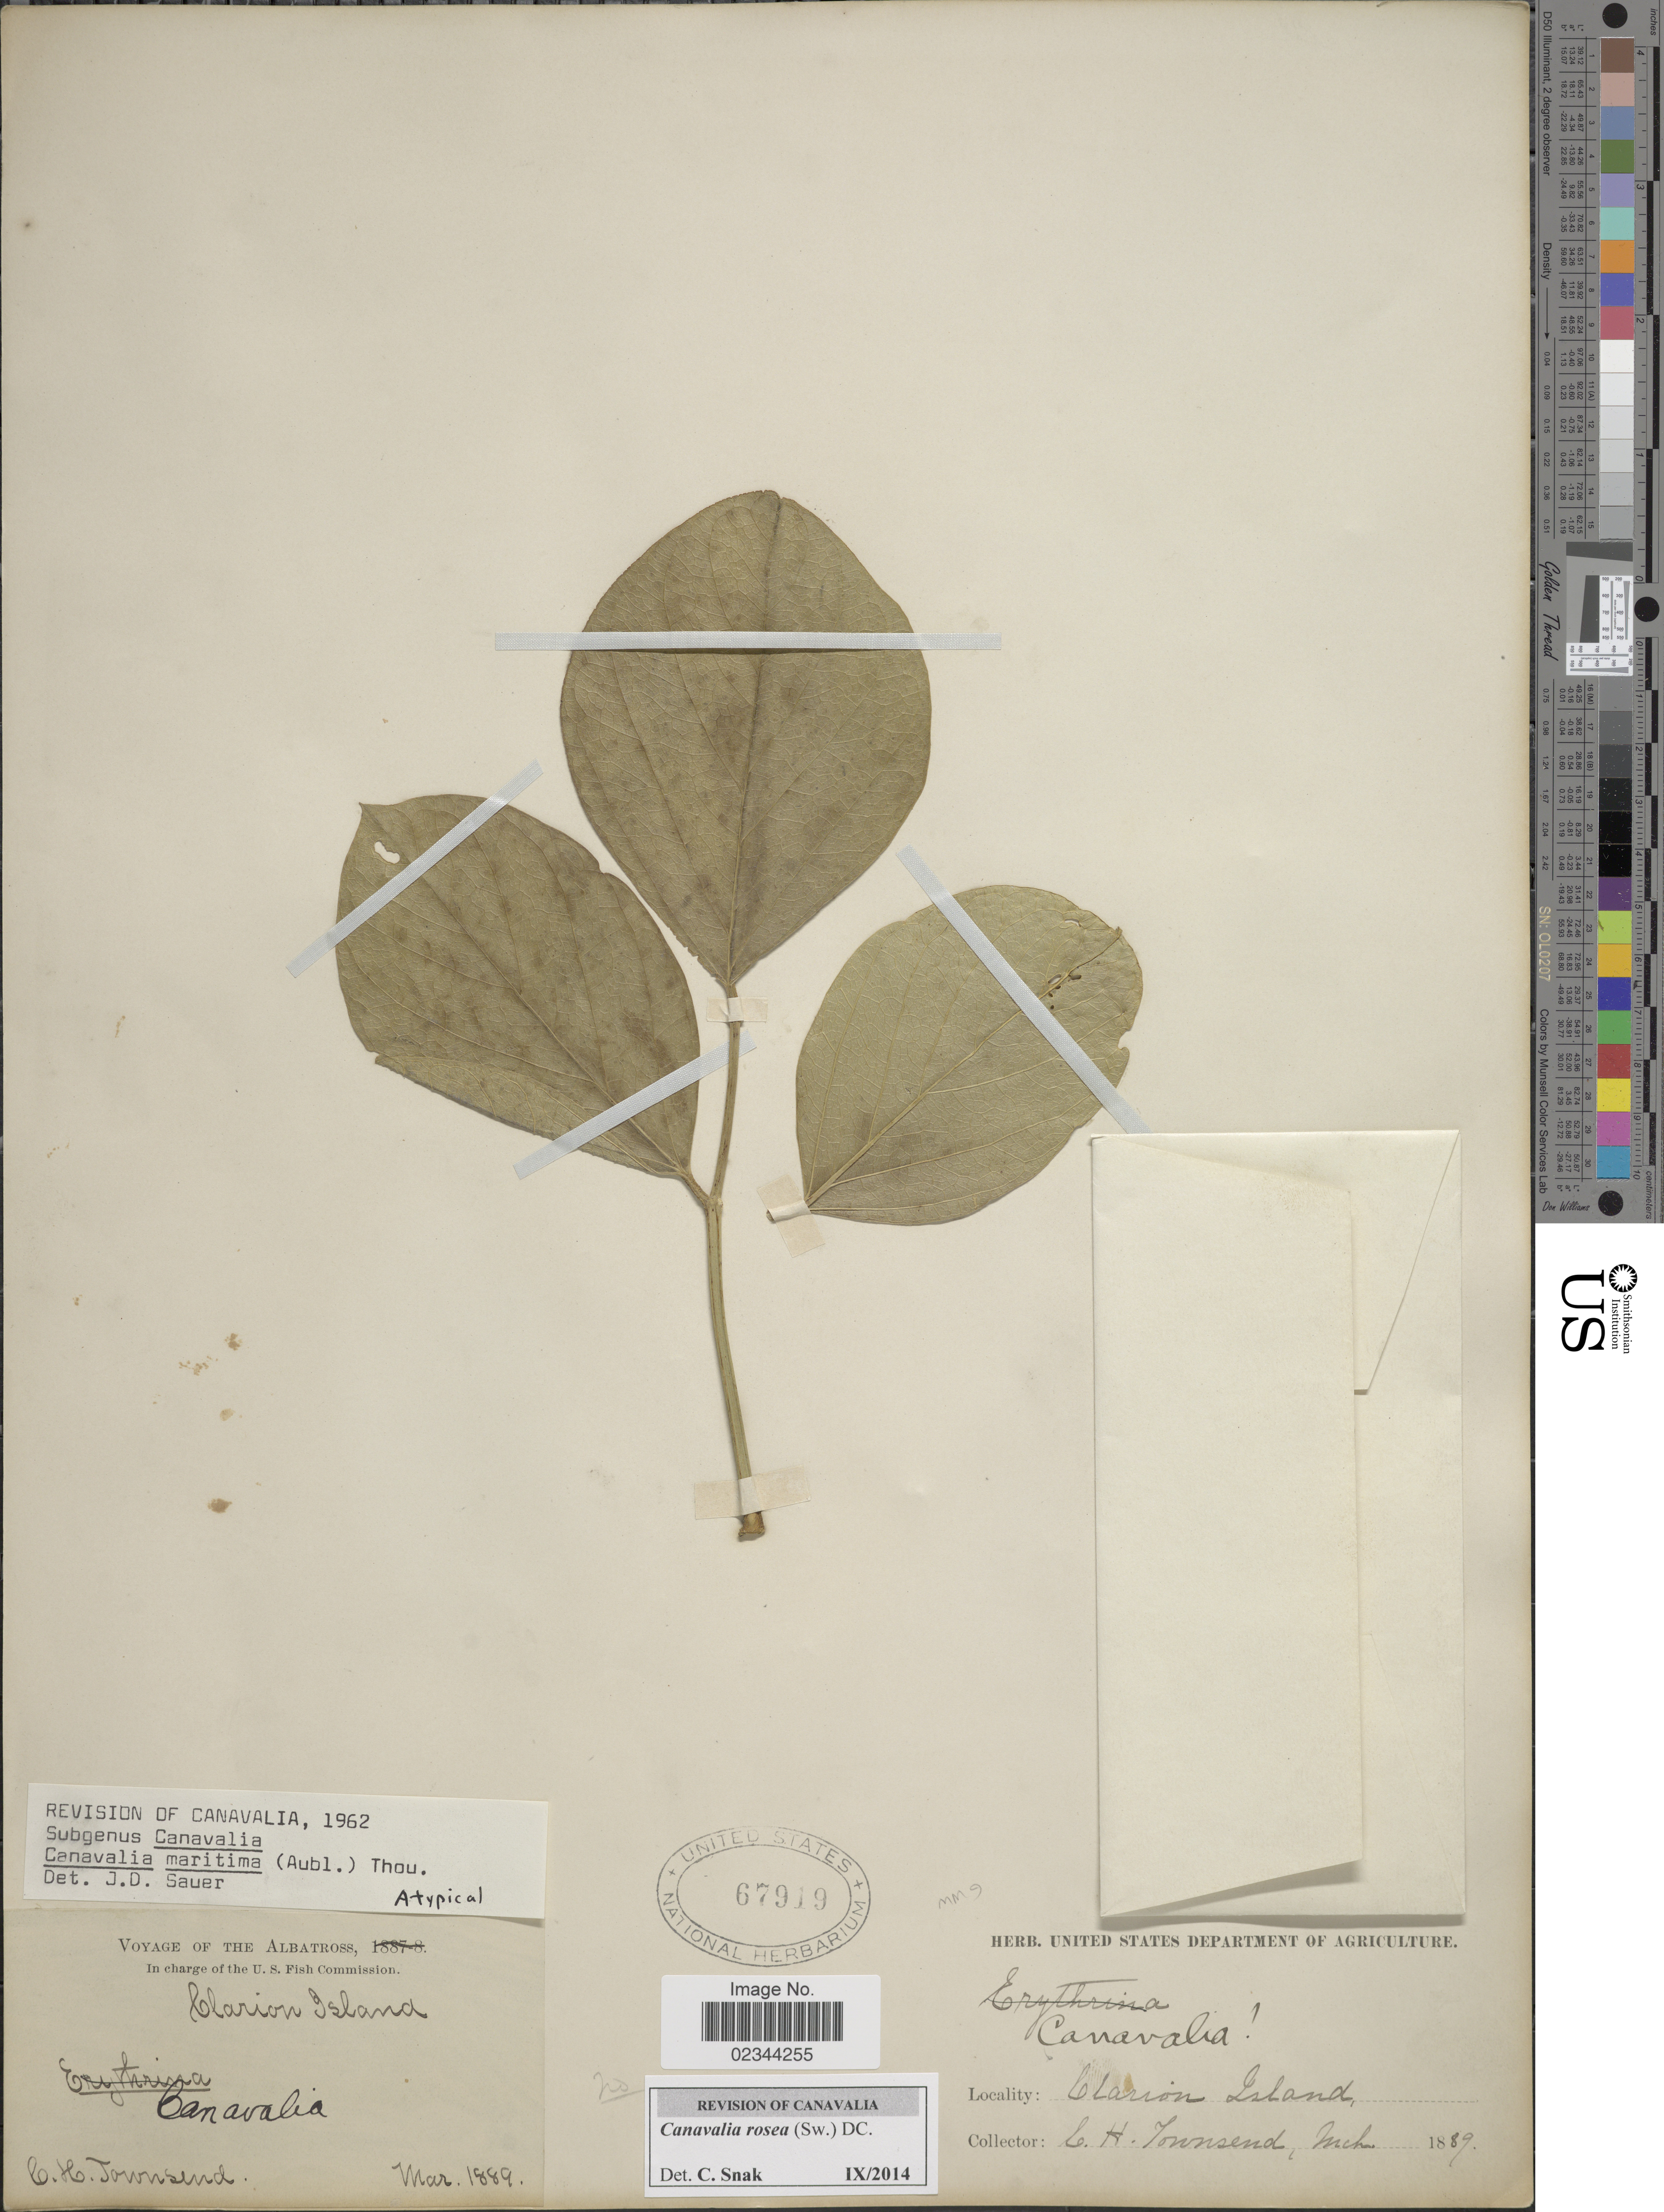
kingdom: Plantae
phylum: Tracheophyta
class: Magnoliopsida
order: Fabales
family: Fabaceae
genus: Canavalia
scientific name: Canavalia rosea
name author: (Sw.) DC.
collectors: C. H. Townsend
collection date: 1889-03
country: Mexico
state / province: Colima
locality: Clarion Island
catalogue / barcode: US 67919